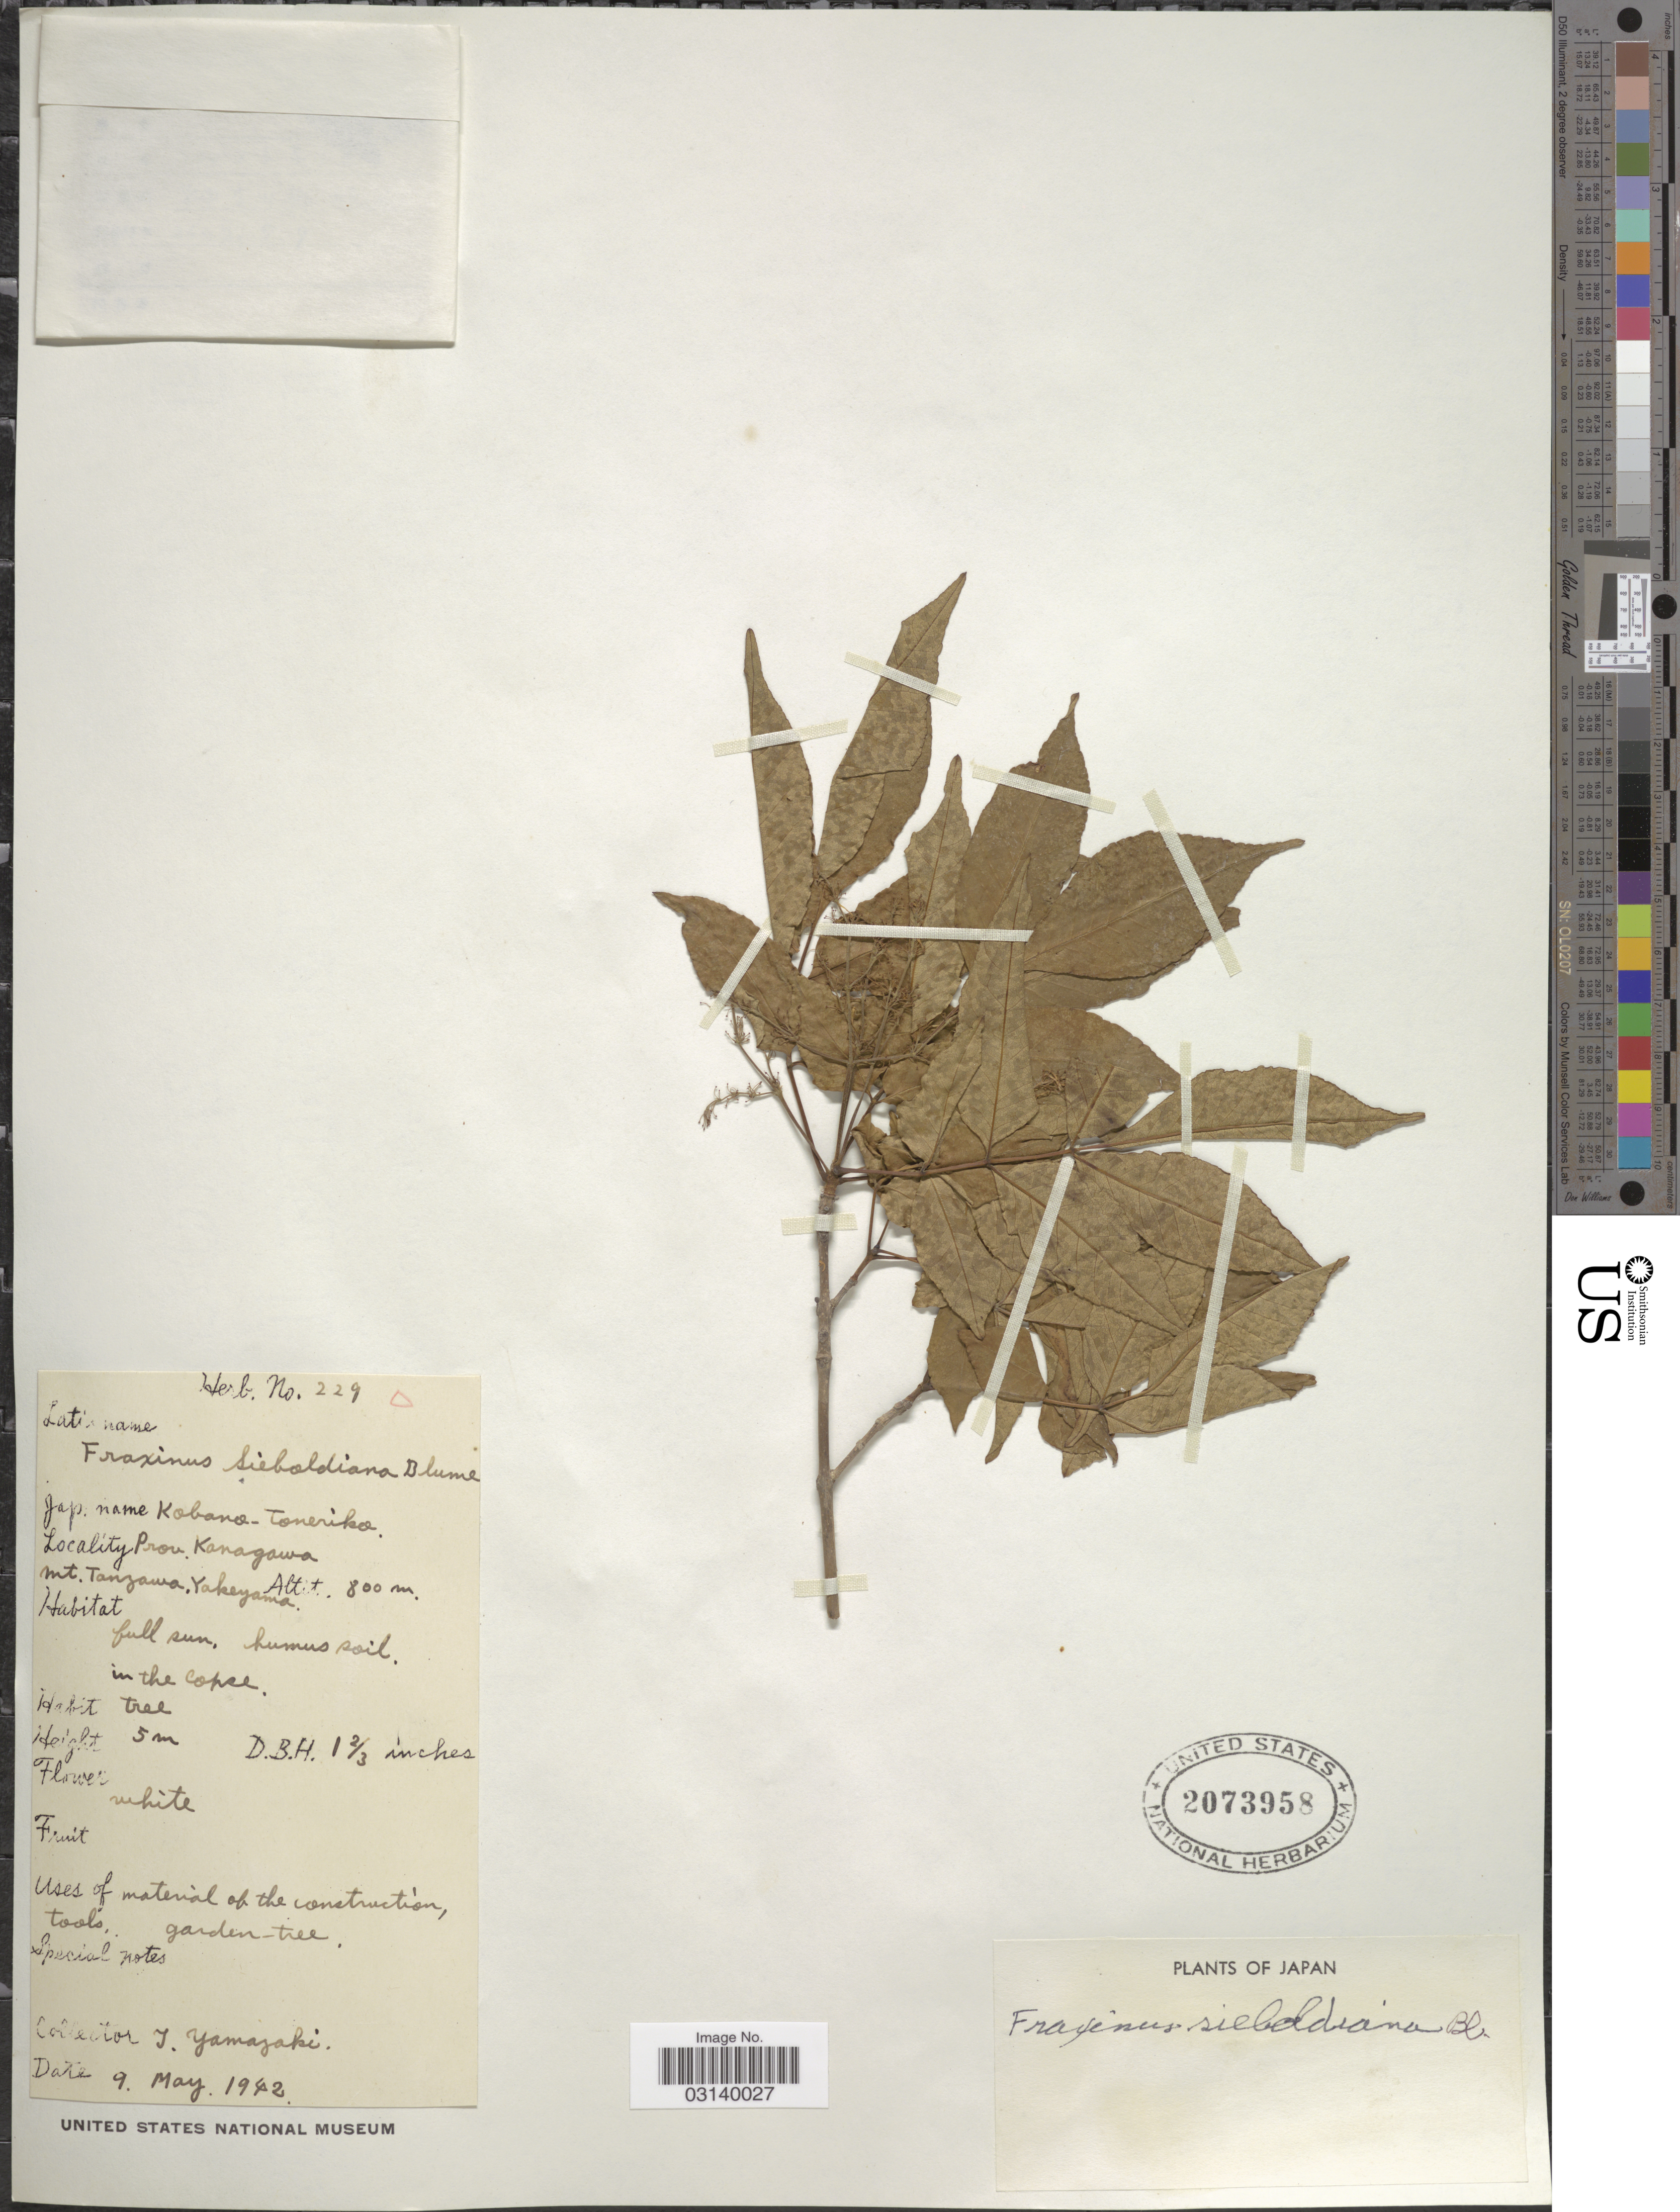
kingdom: Plantae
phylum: Tracheophyta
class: Magnoliopsida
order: Lamiales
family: Oleaceae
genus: Fraxinus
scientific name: Fraxinus sieboldiana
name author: Blume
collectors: T. Yamazaki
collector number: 229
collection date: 1942-05-09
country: Japan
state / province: Kanagawa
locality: Prov. Kanagawa. Mt. Tanzawa. Yakeyama.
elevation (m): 800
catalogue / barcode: US 2073958